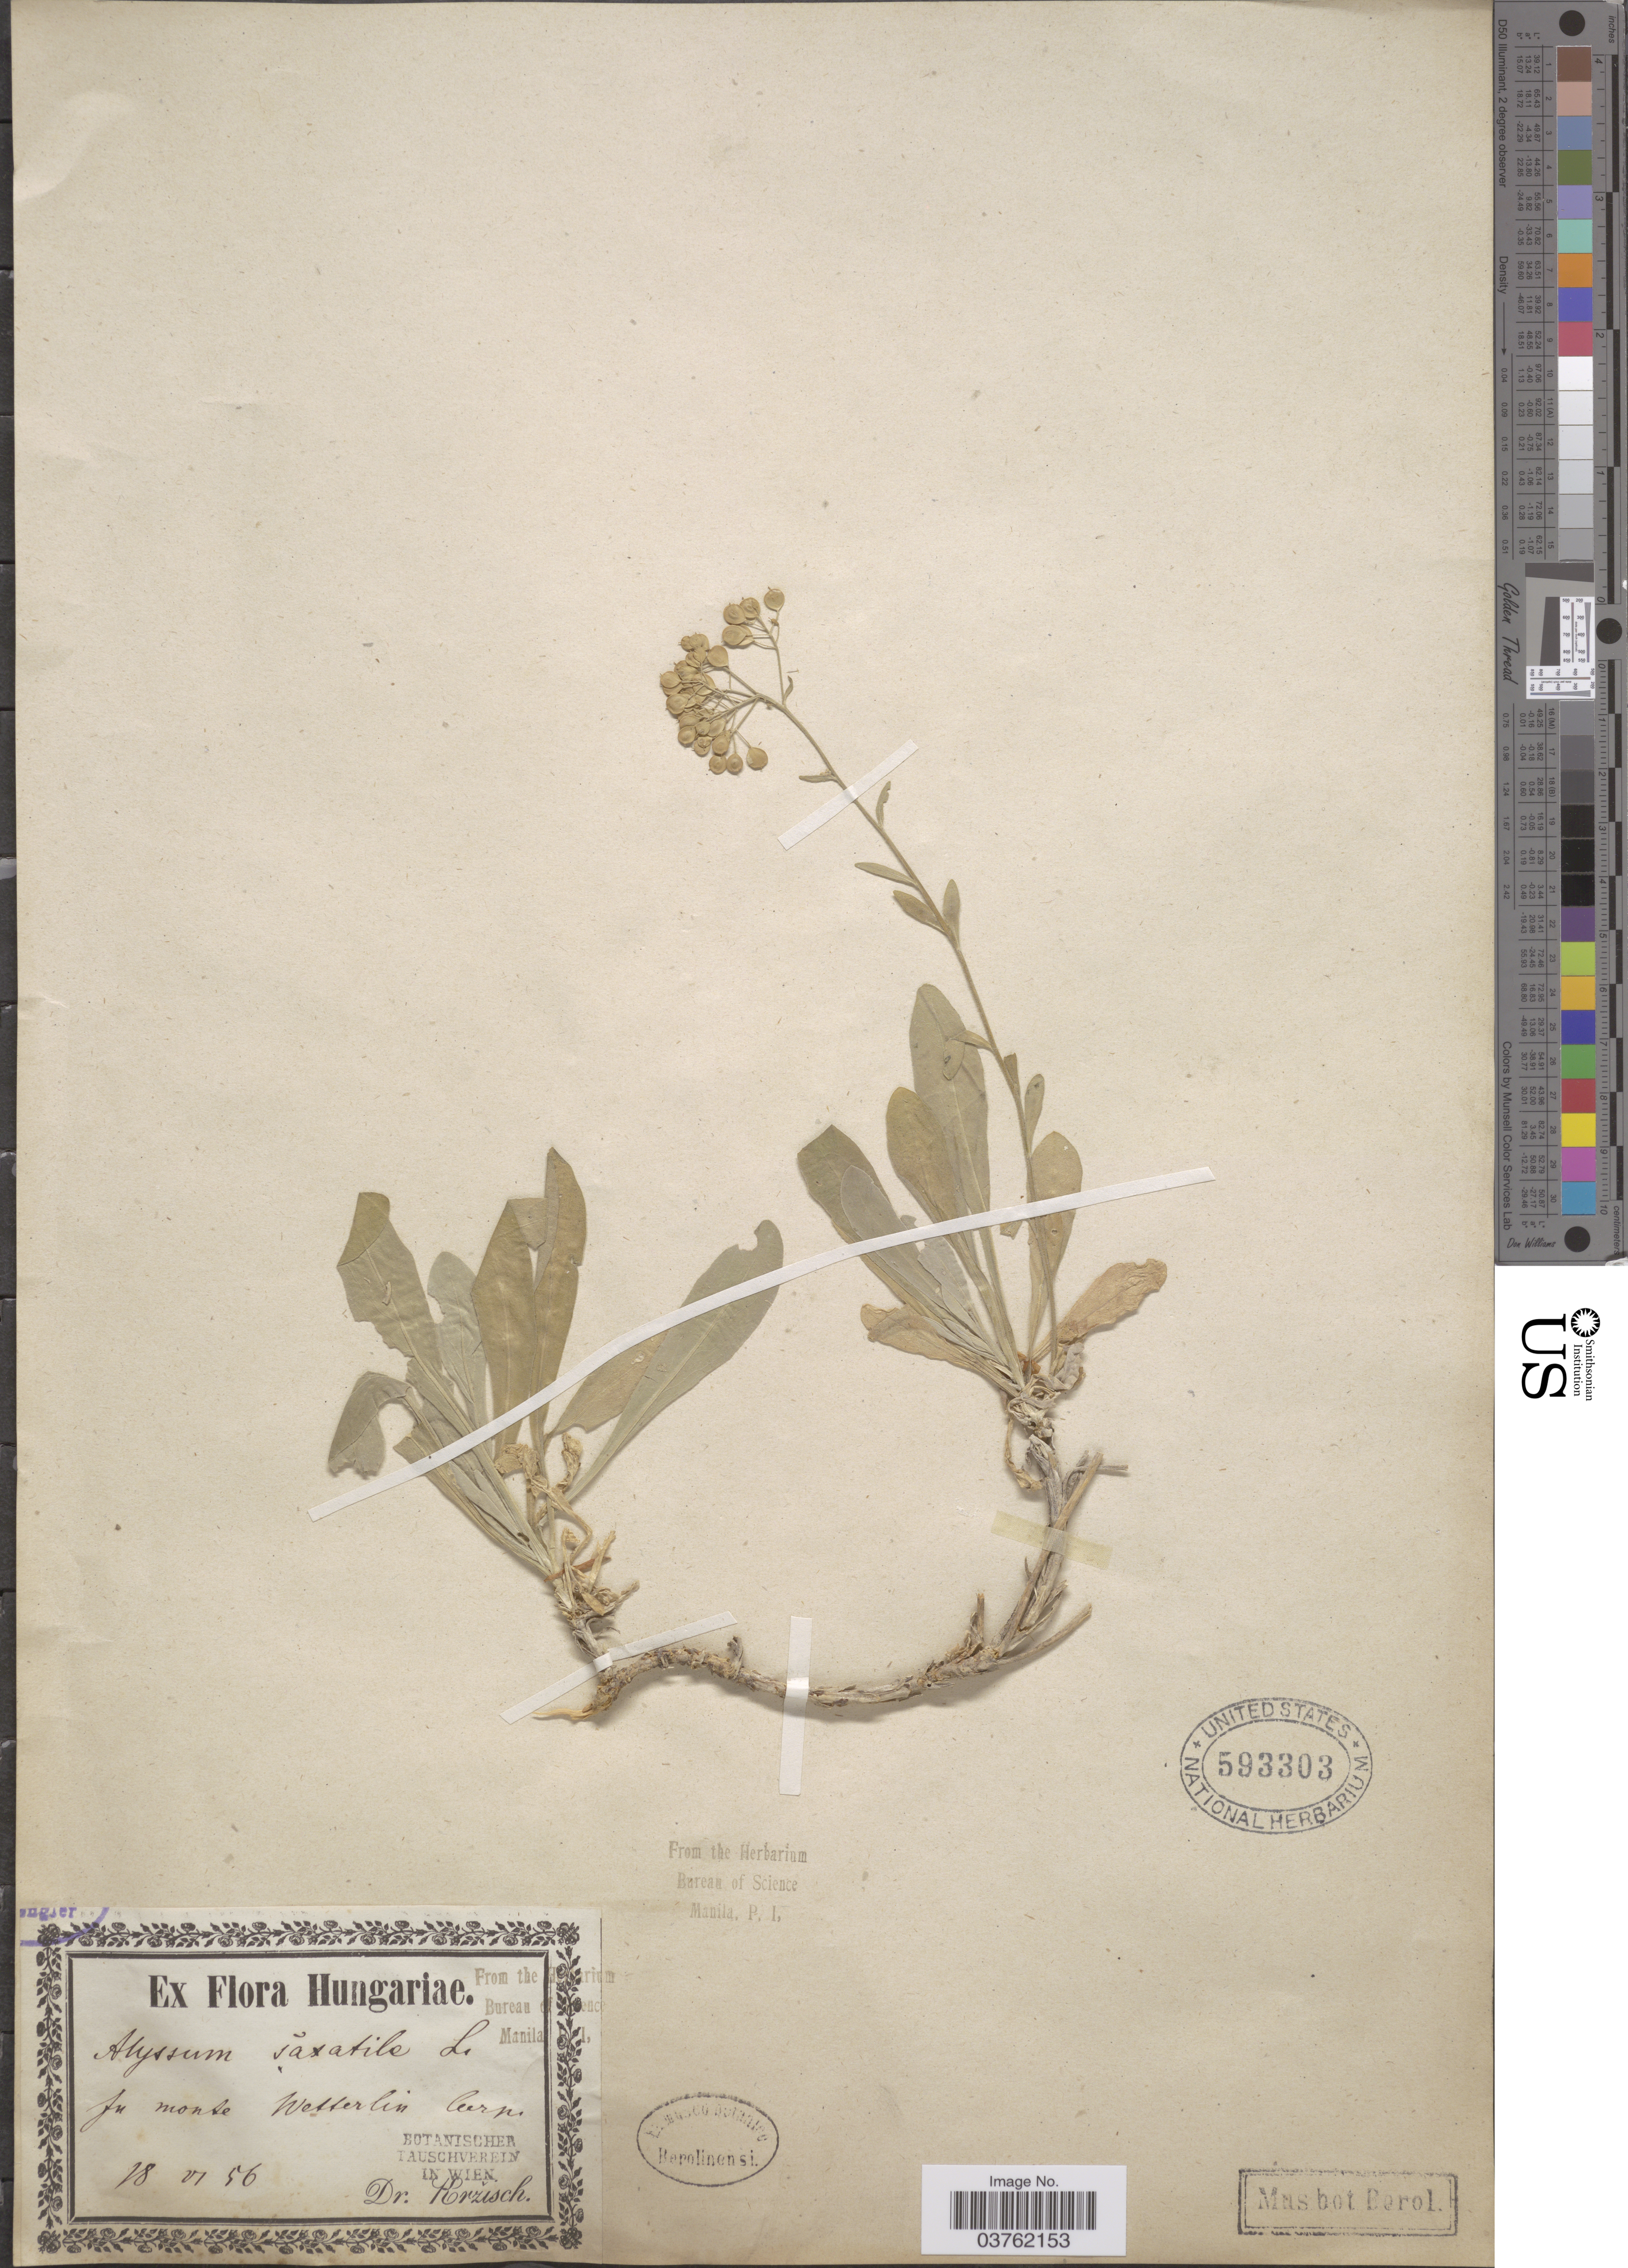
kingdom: Plantae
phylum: Tracheophyta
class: Magnoliopsida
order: Brassicales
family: Brassicaceae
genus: Alyssum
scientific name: Alyssum saxatile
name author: L.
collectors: Krzisch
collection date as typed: Transcribed d/m/y: 18/6/56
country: Hungary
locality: In monte Wetterlin Curp [interpreted].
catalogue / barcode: US 593303